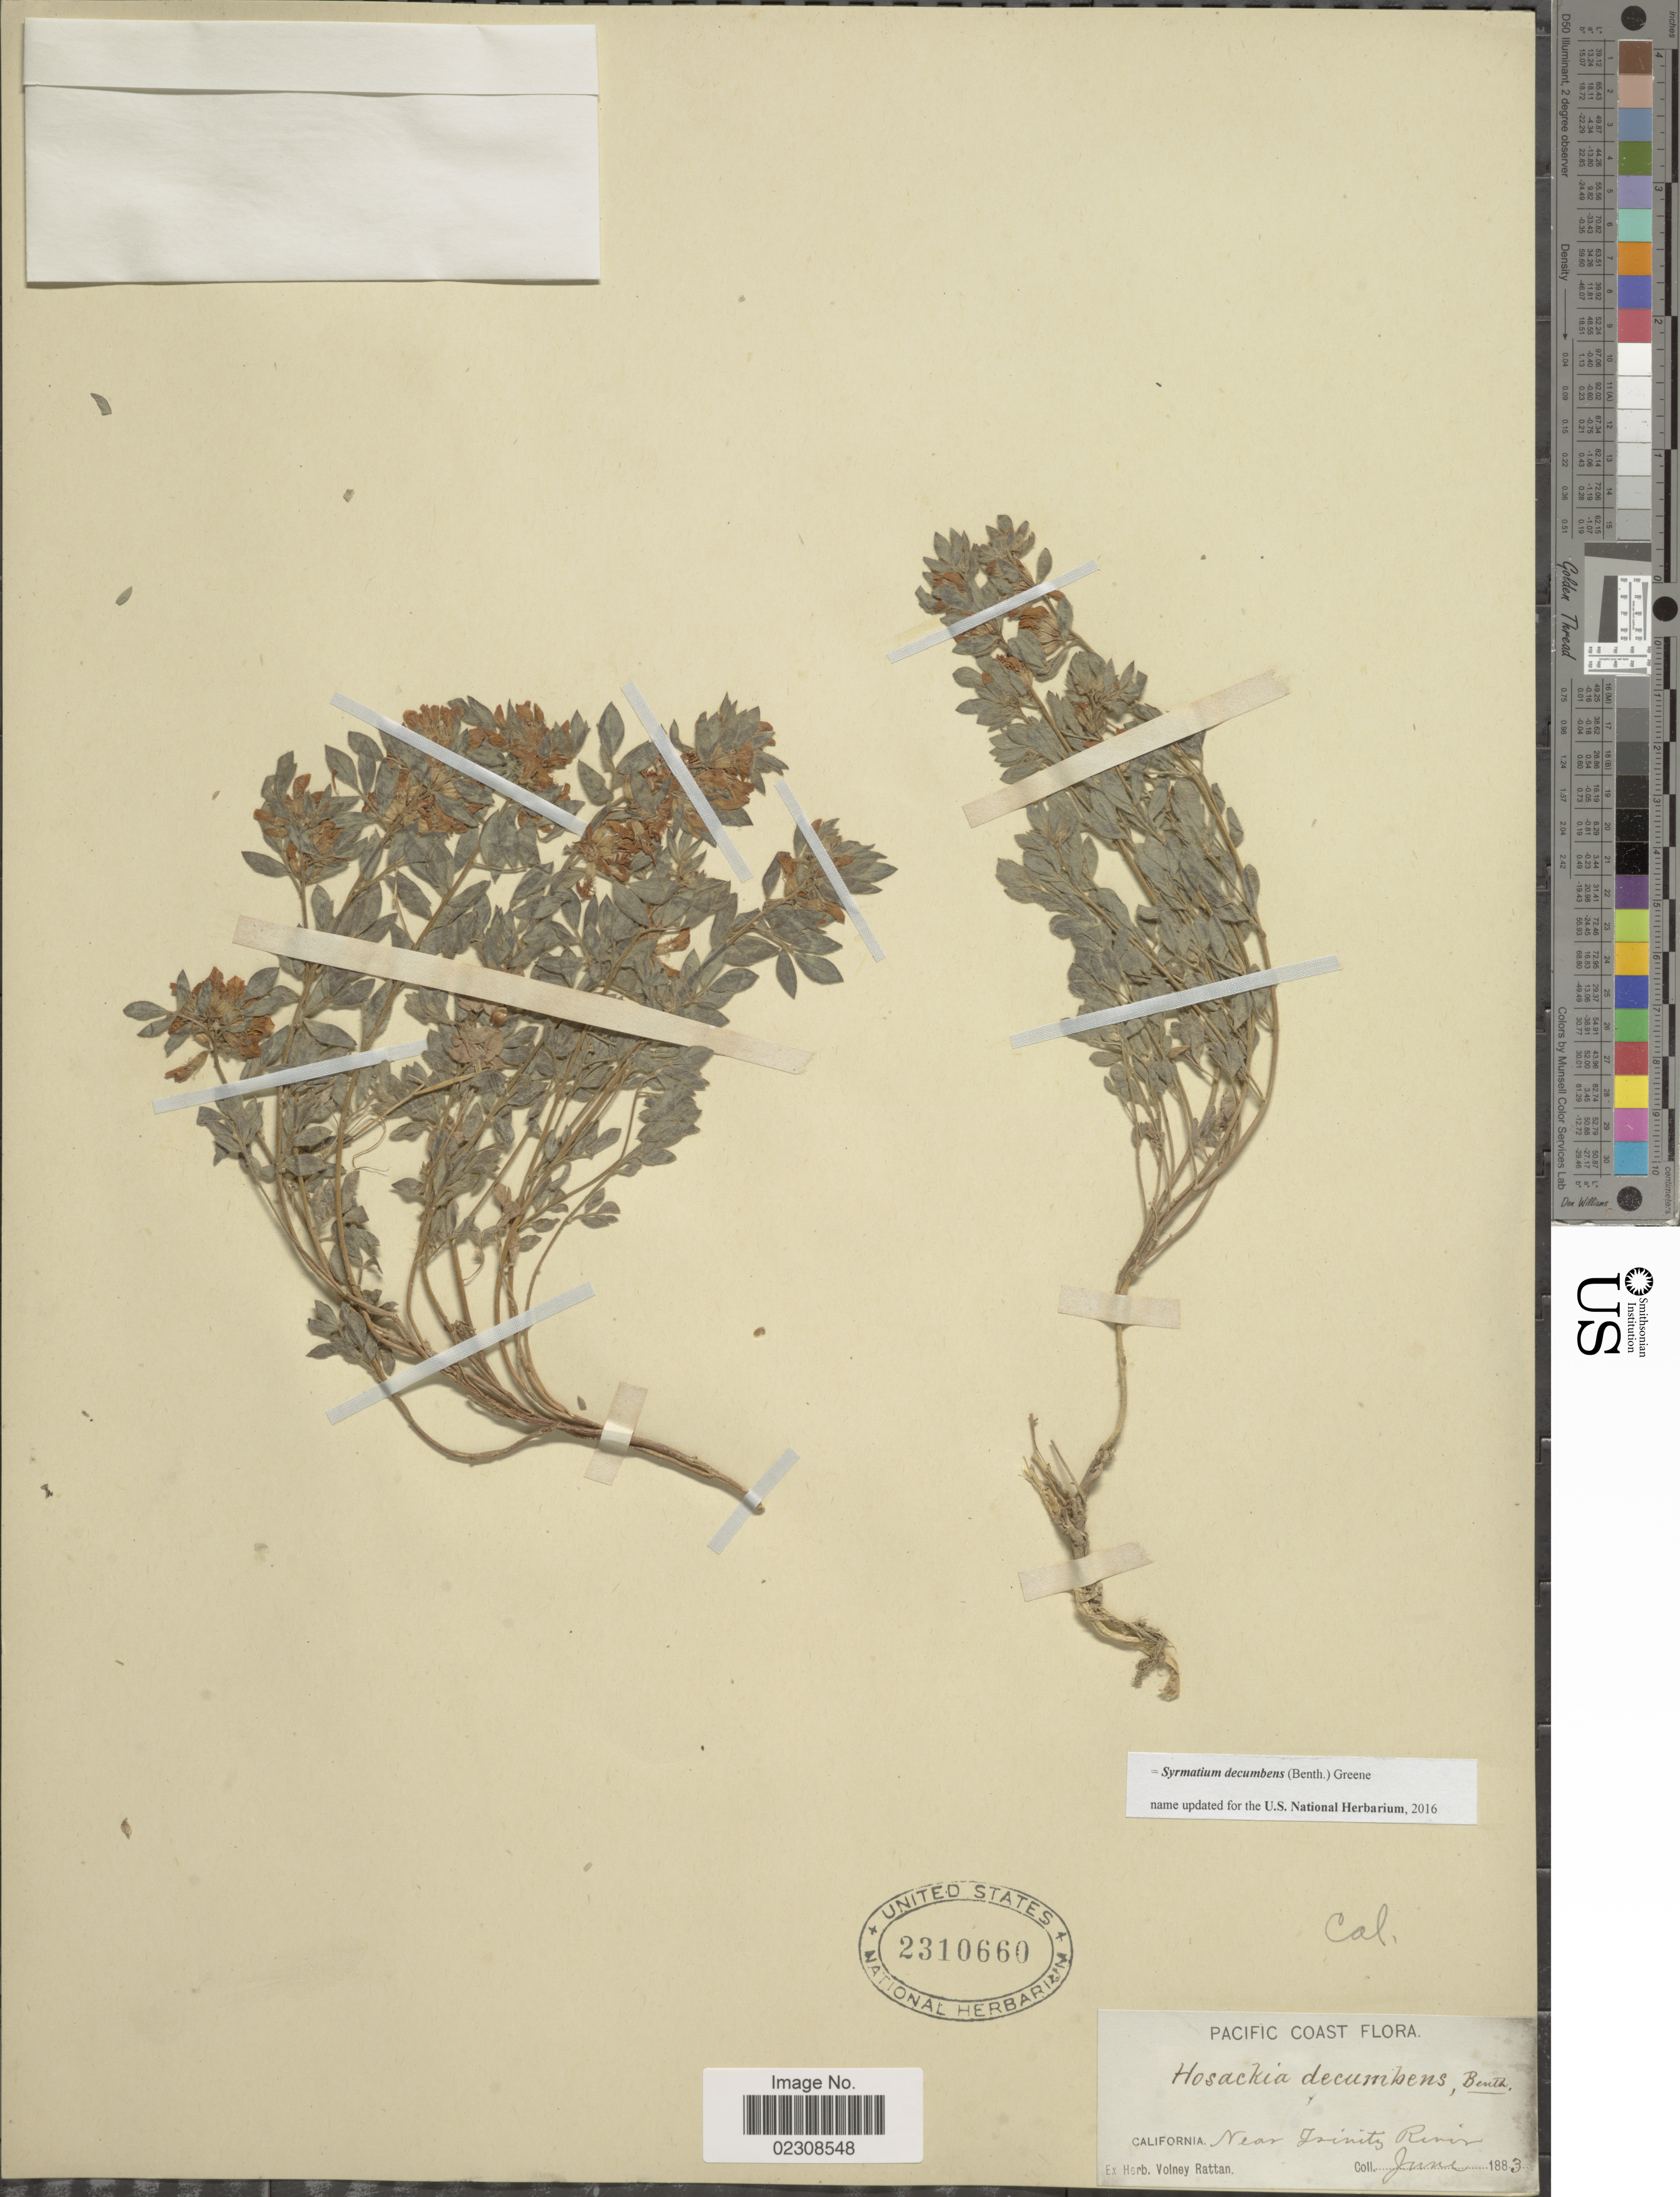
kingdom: Plantae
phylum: Tracheophyta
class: Magnoliopsida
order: Fabales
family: Fabaceae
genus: Syrmatium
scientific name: Syrmatium decumbens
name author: (Benth.) Greene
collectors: ex herb. Voiney Rattan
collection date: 1883-06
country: United States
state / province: California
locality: Pacific Coast. Near Trinity River.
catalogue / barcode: US 2310660